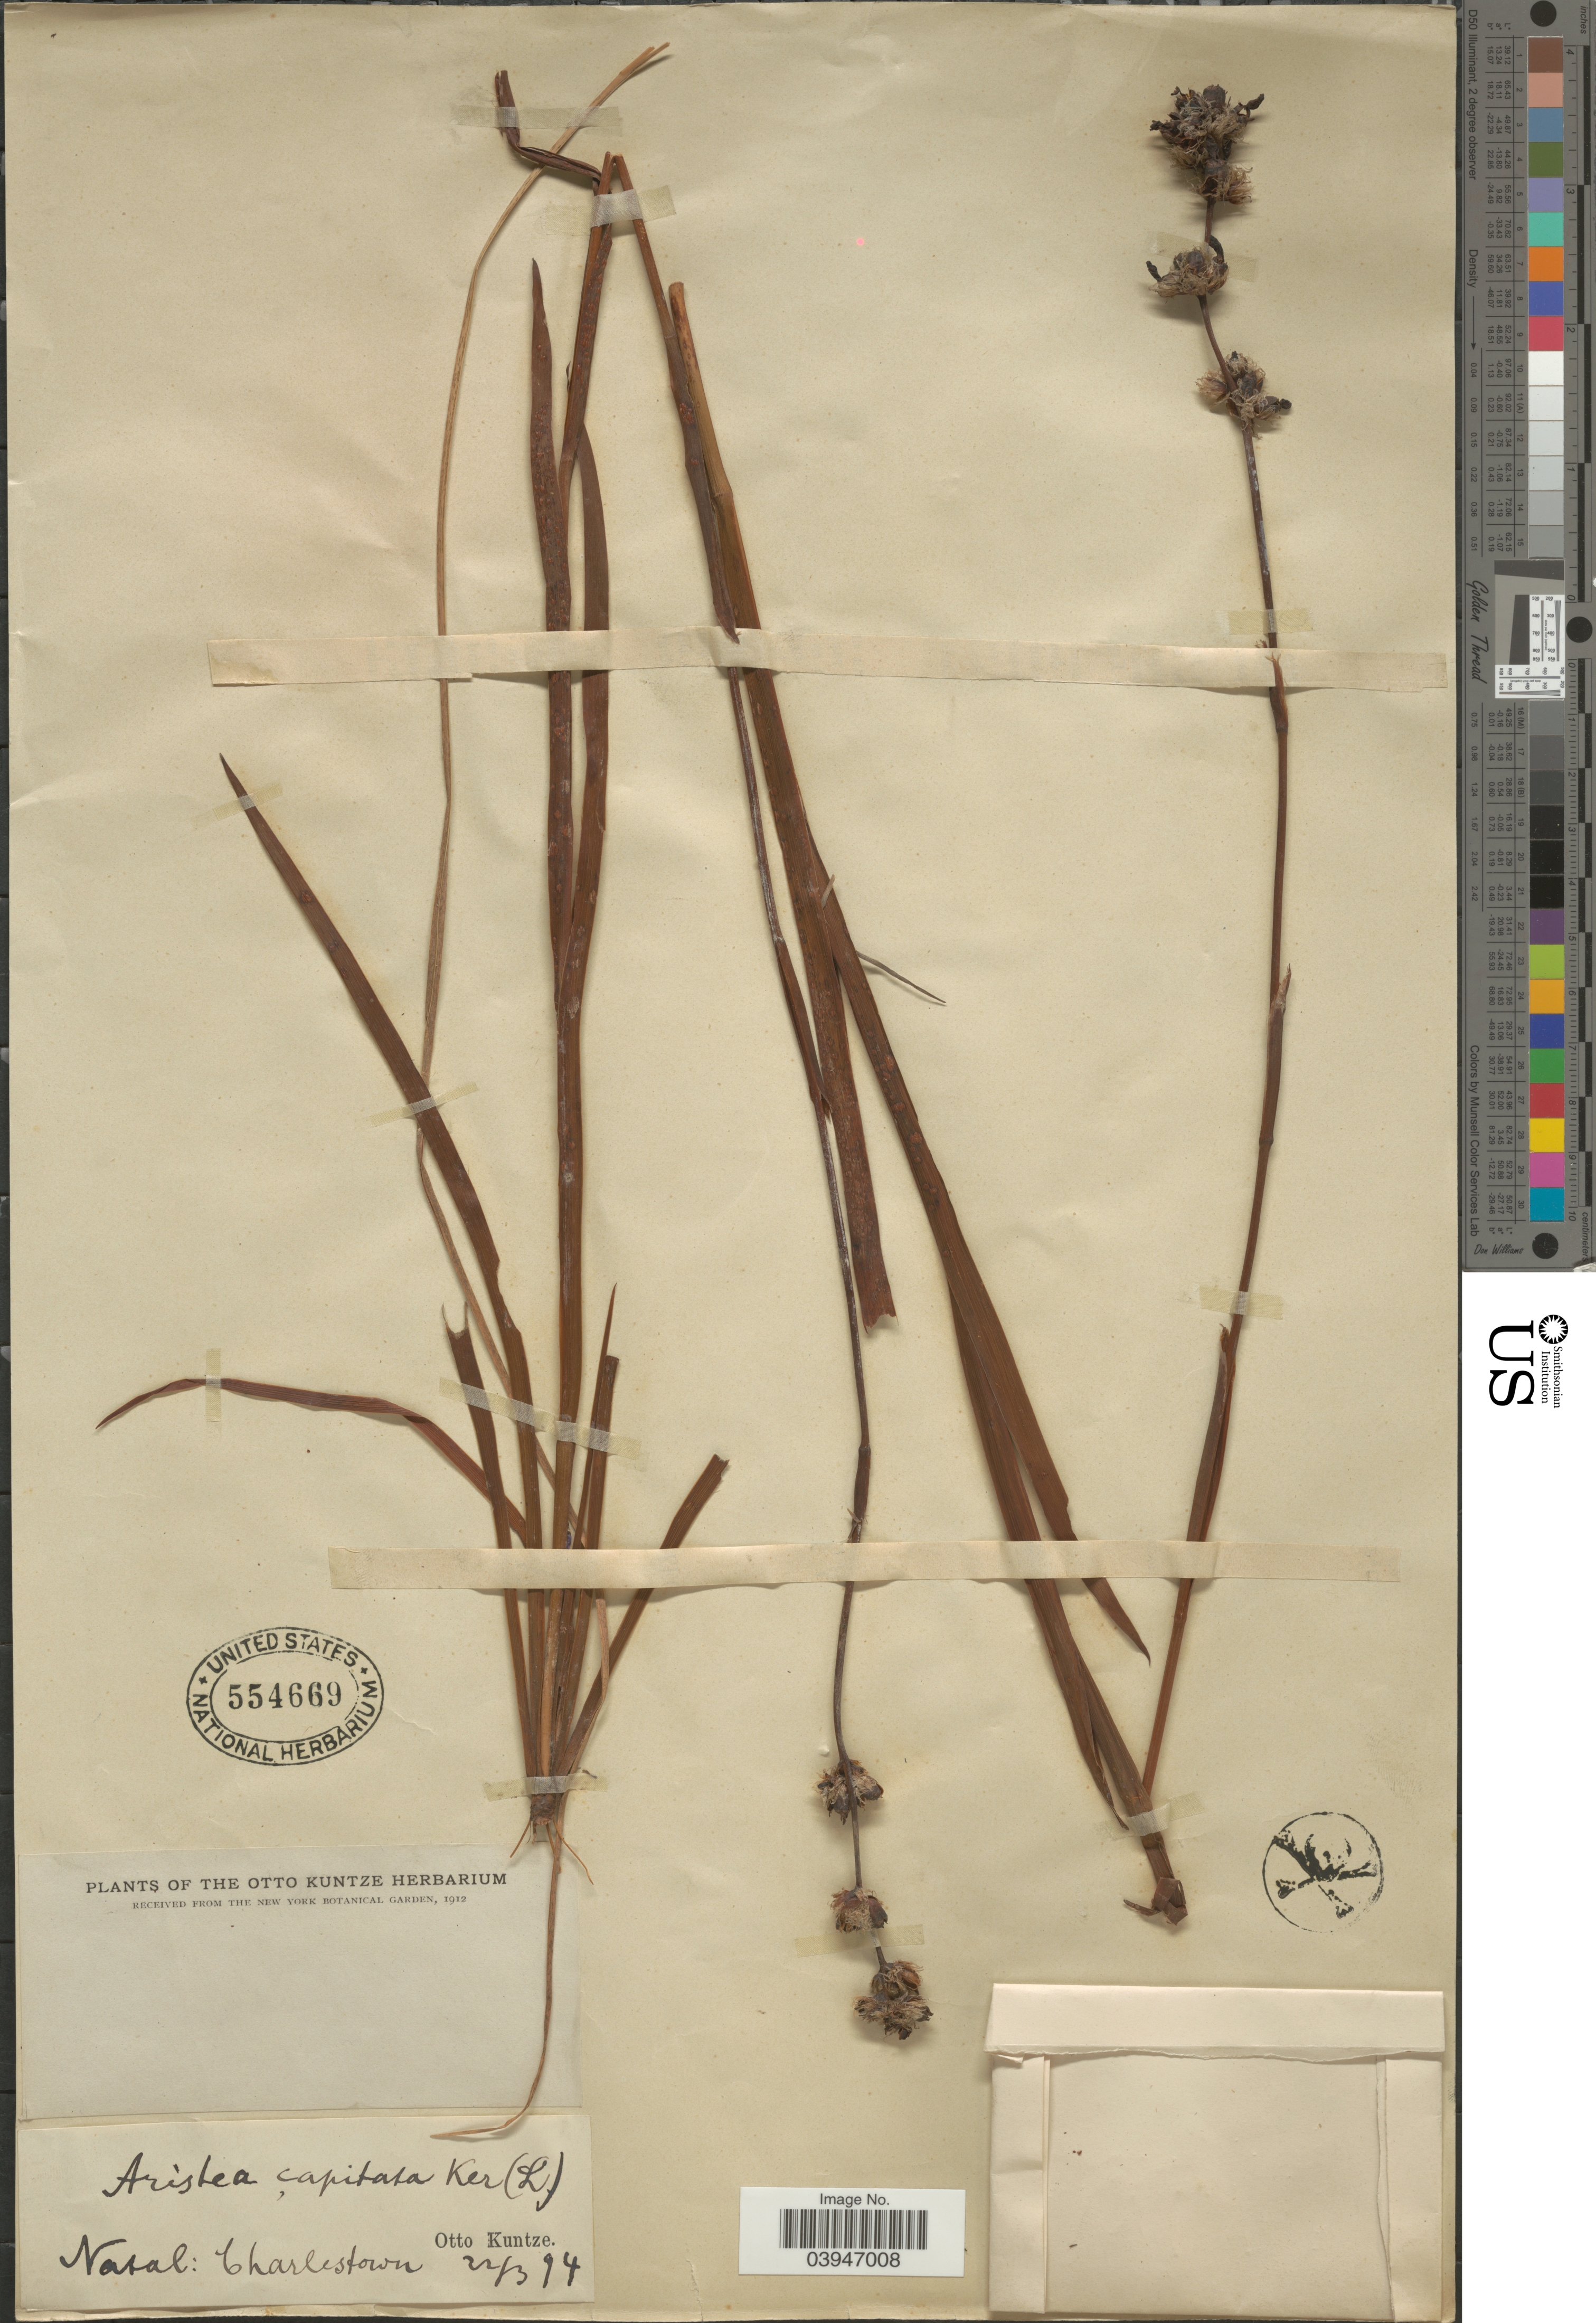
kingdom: Plantae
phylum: Tracheophyta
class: Liliopsida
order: Asparagales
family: Iridaceae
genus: Aristea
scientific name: Aristea capitata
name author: Ker Gawl.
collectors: C.E.O. Kuntze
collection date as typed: Transcribed d/m/y: 22/3/94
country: South Africa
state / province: KwaZulu-Natal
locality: Natal: Charlestown.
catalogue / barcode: US 554669